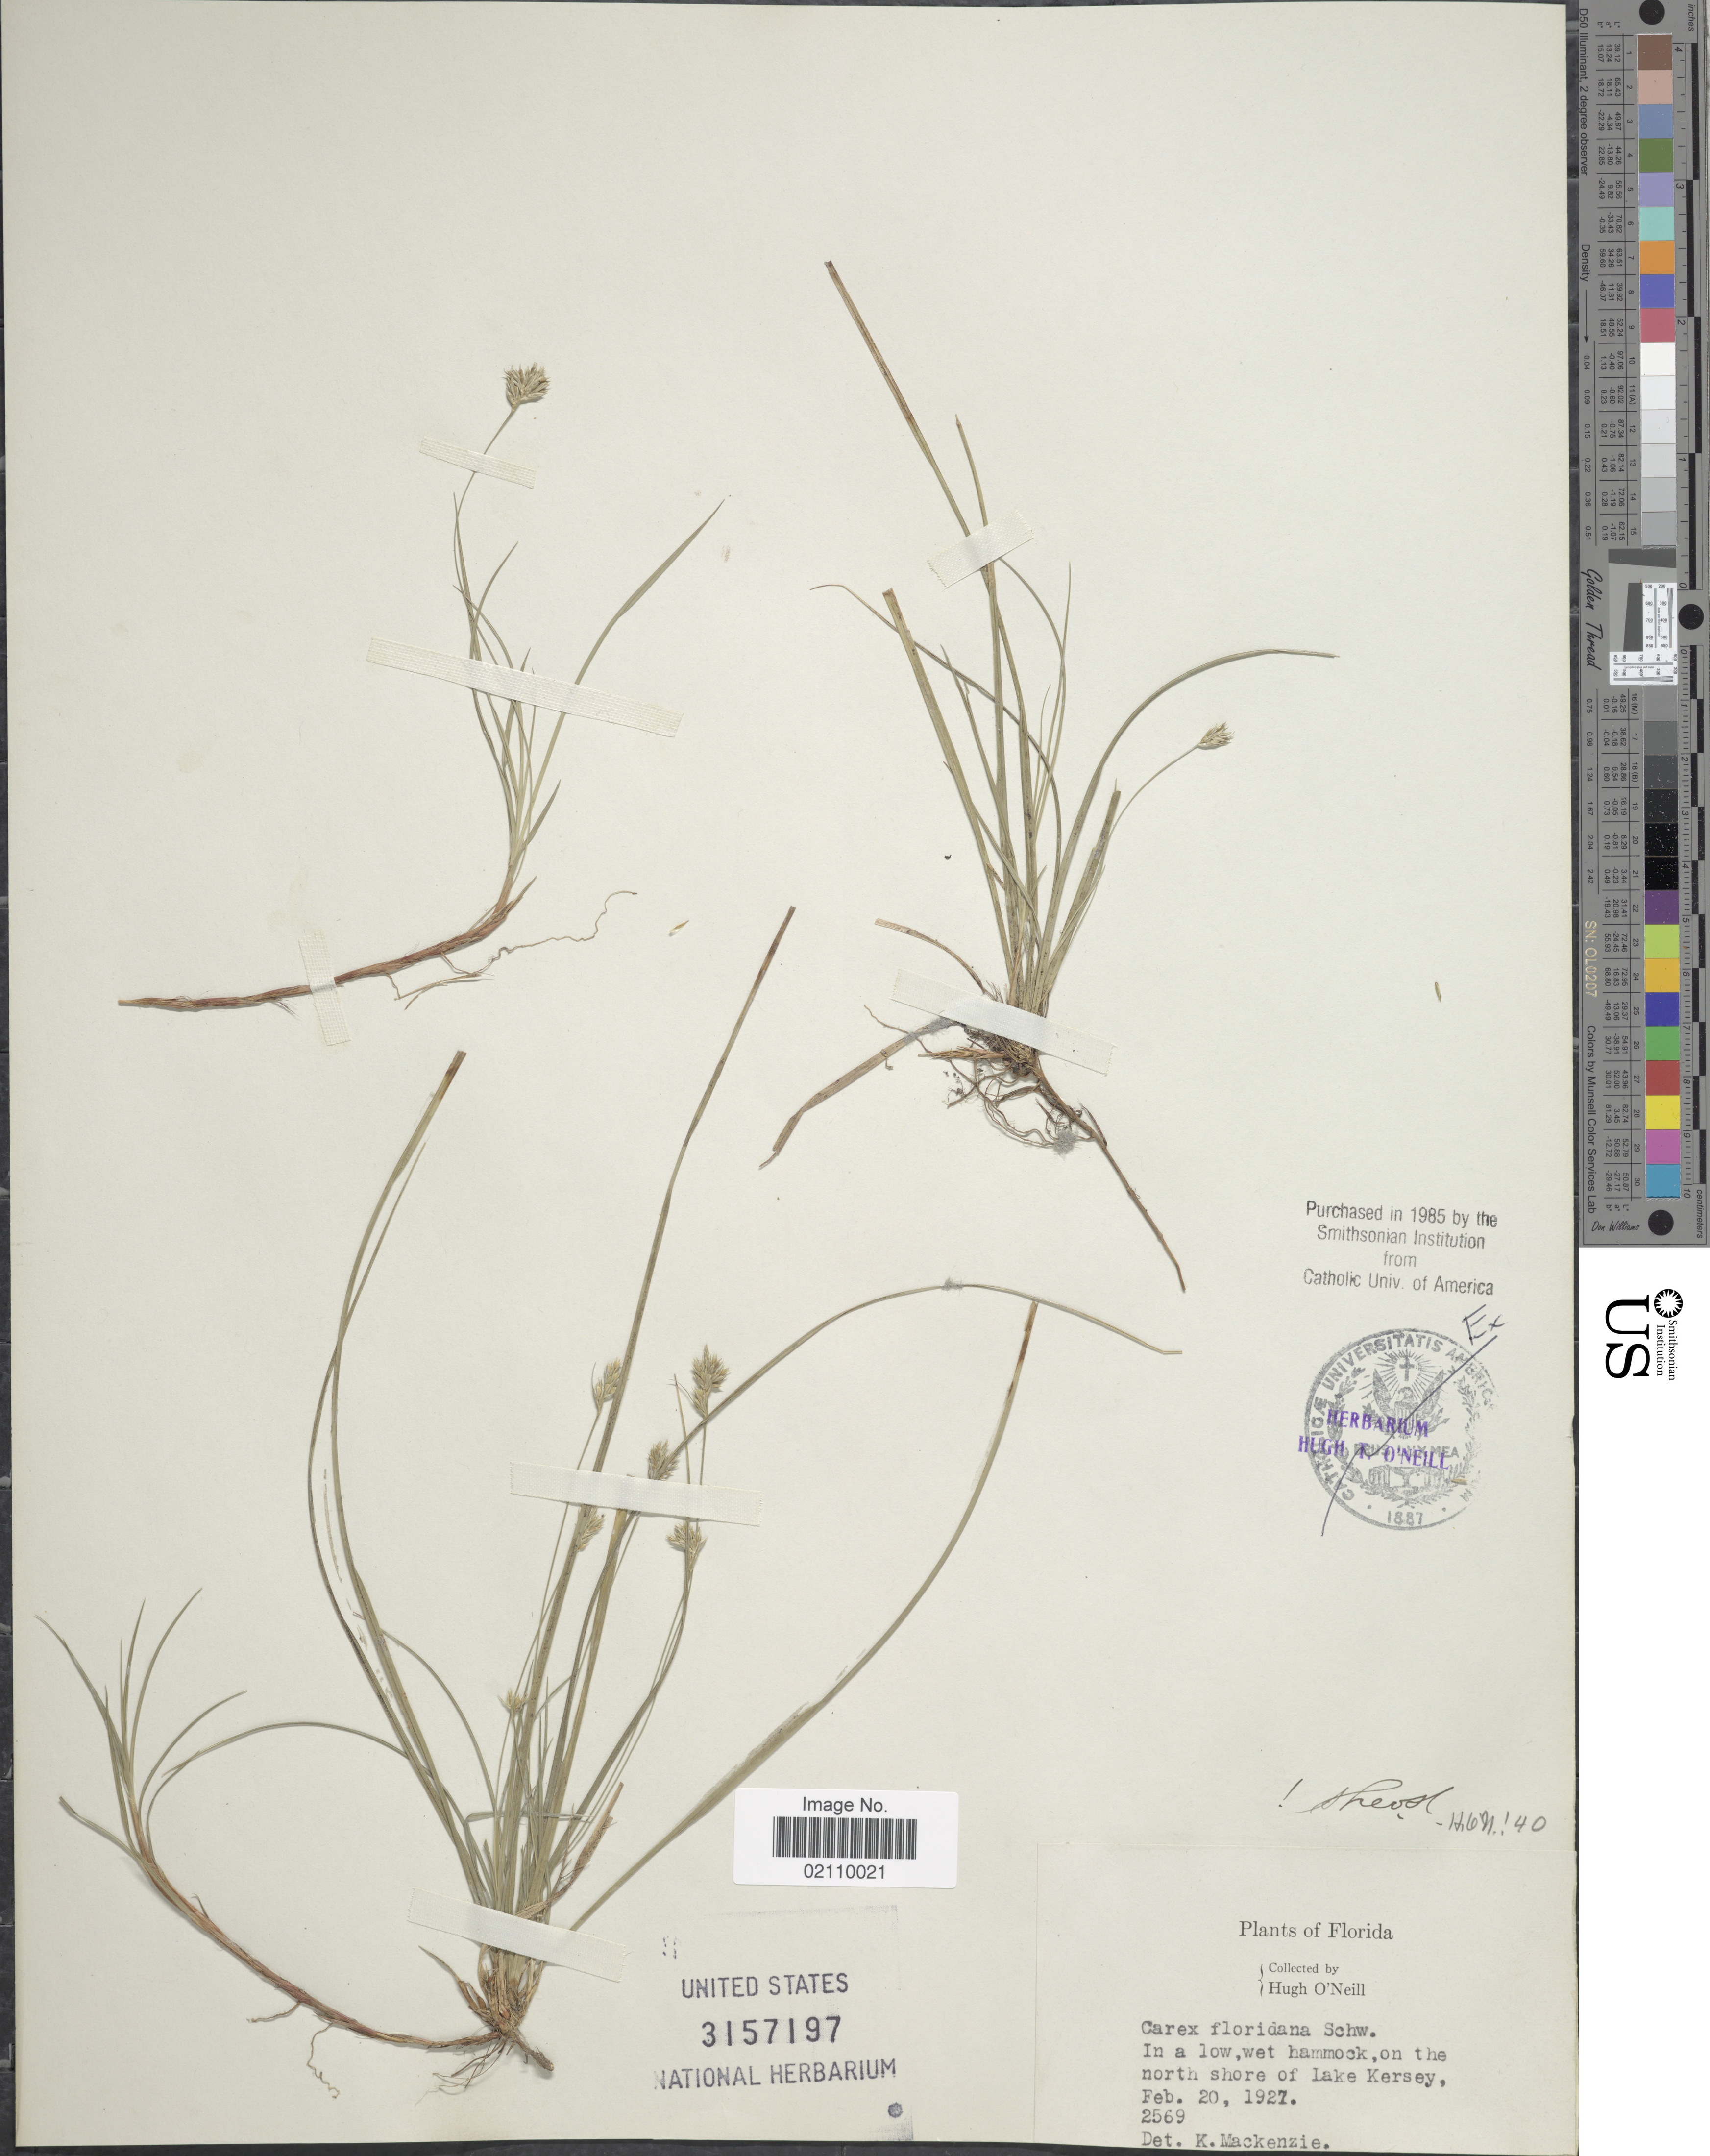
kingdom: Plantae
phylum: Tracheophyta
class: Liliopsida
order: Poales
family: Cyperaceae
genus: Carex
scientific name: Carex floridana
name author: Schwein.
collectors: H. O'Neill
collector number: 2569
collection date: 1927-02-20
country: United States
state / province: Florida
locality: In a low, wet hammock, on the north shore of Lake Kersey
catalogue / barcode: US 3157197